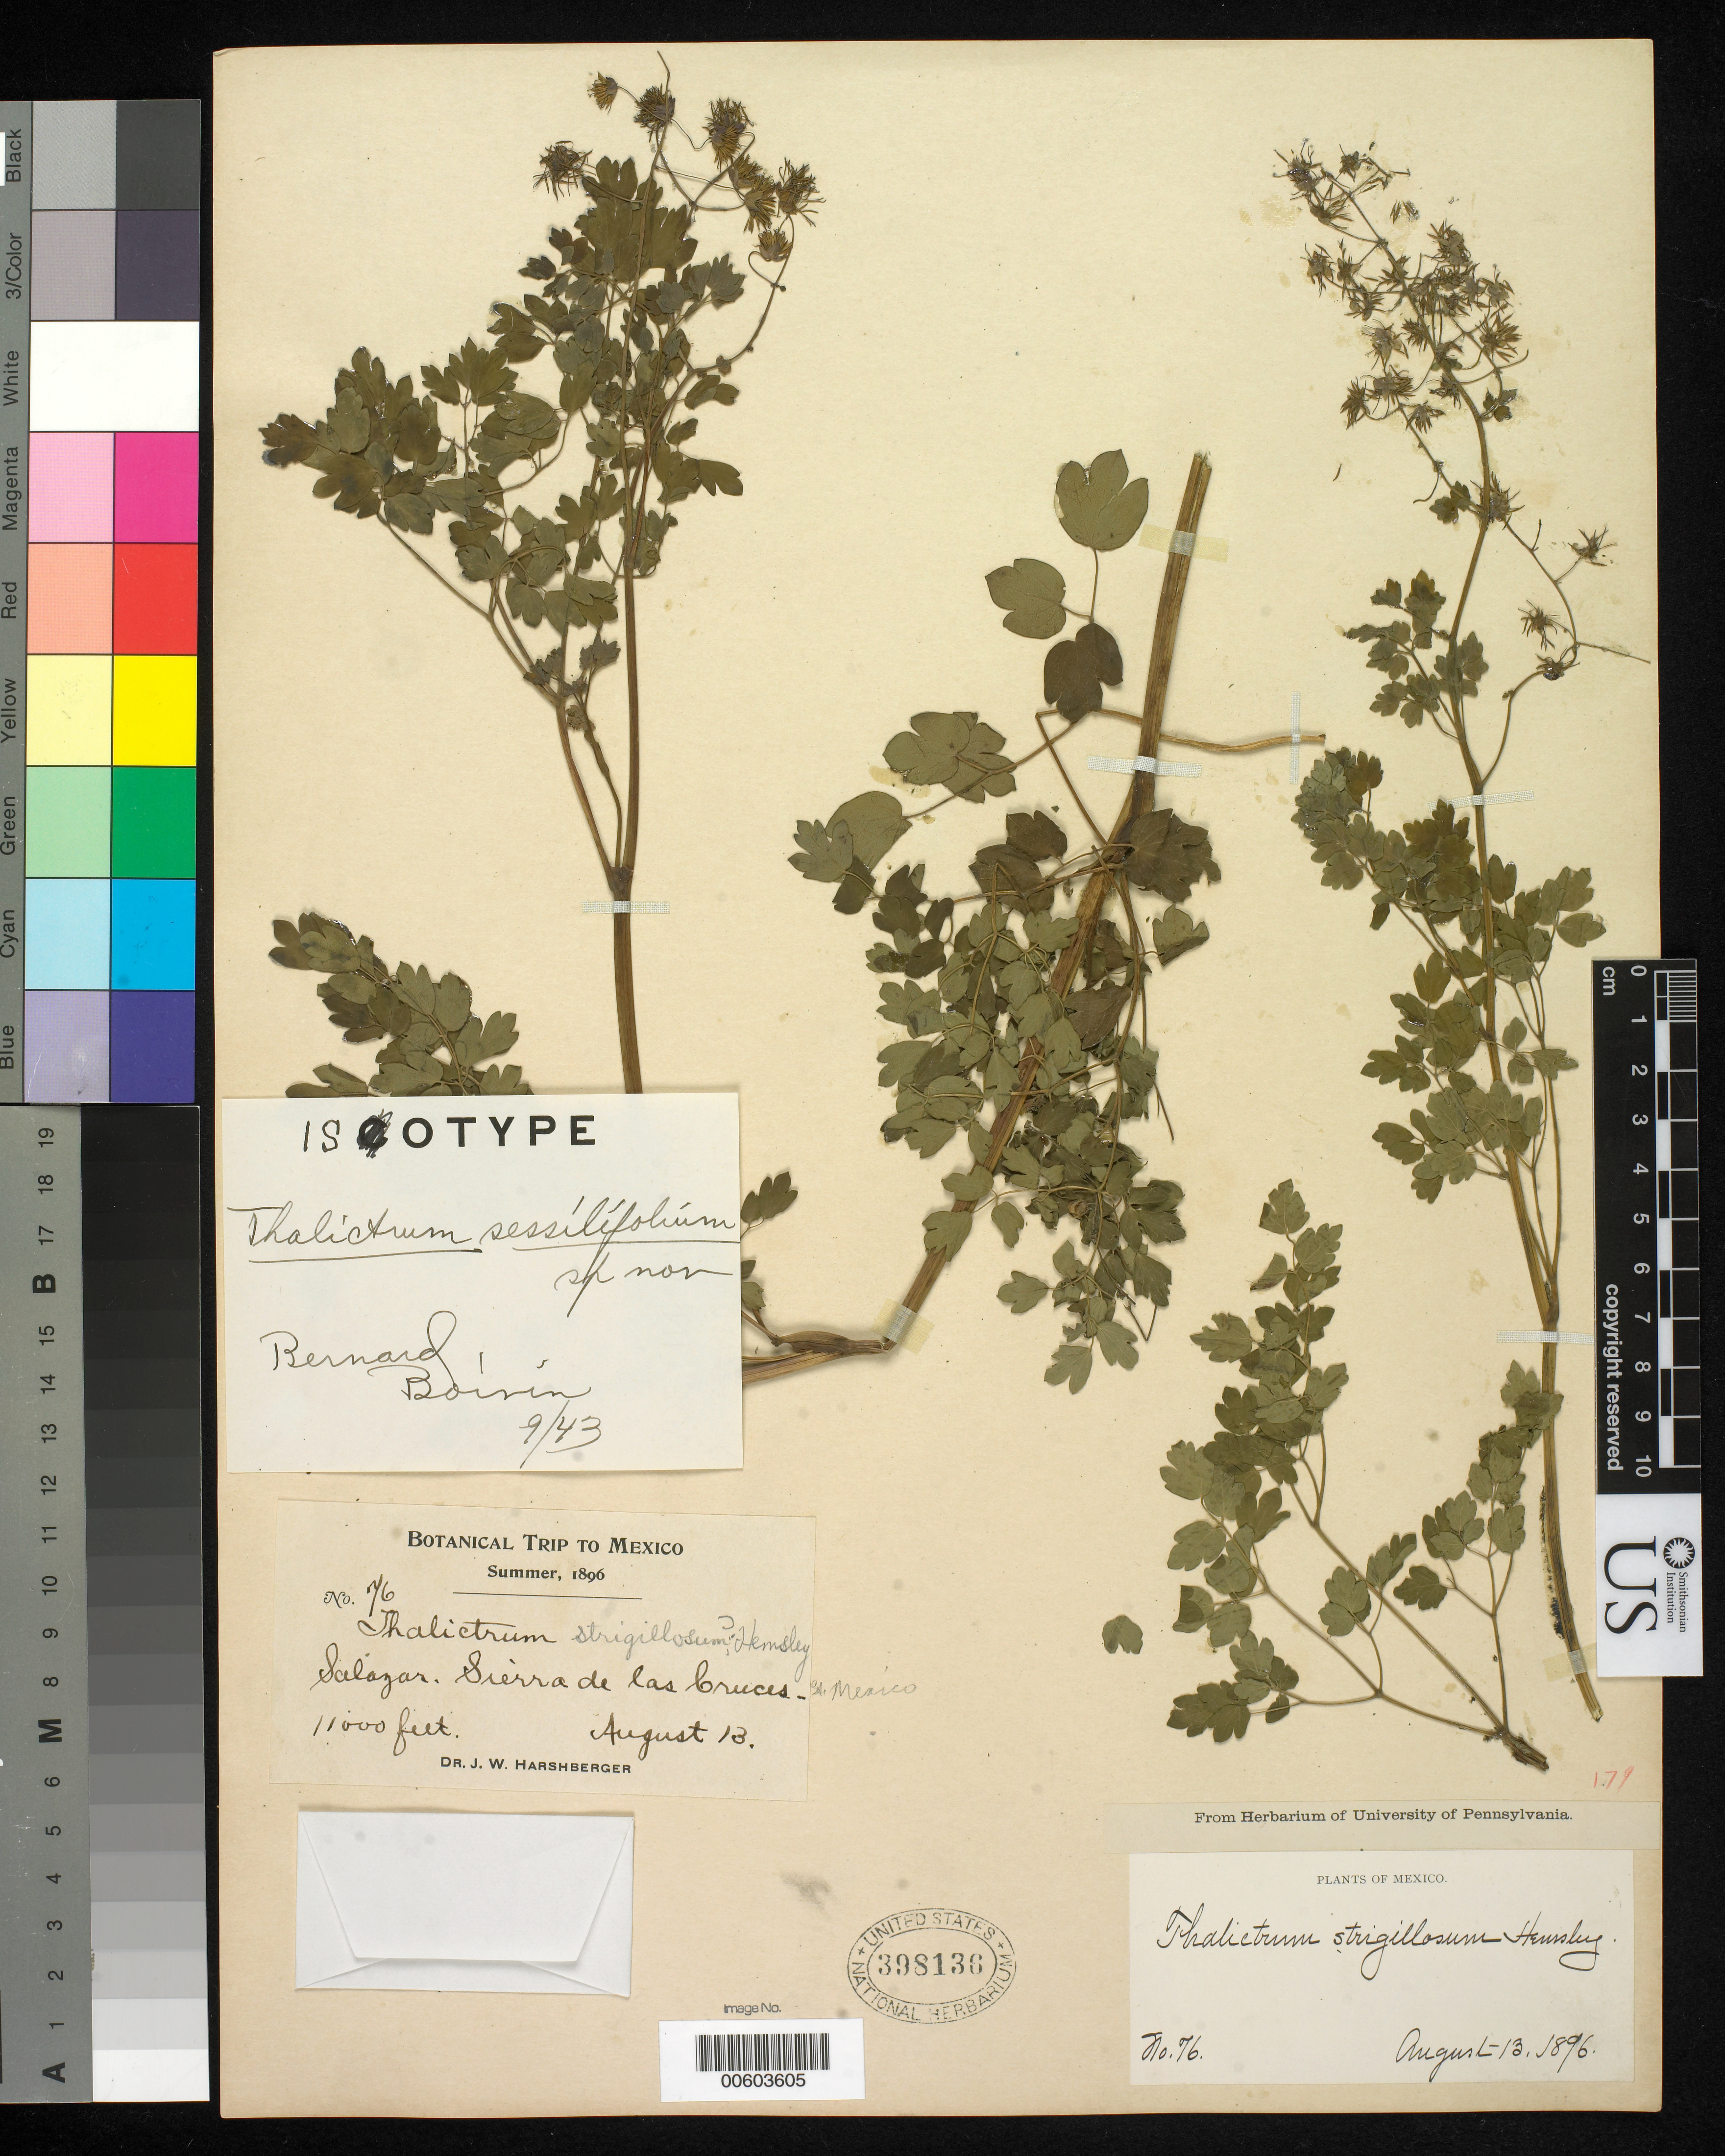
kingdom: Plantae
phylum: Tracheophyta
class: Magnoliopsida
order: Ranunculales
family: Ranunculaceae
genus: Thalictrum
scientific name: Thalictrum sessilifolium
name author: B. Boivin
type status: Isotype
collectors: J. W. Harshberger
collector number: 76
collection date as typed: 13 Aug 1896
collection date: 1896-08-13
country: Mexico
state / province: México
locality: Sierra de las Cruces, Salaza.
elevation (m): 3353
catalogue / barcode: US 398136